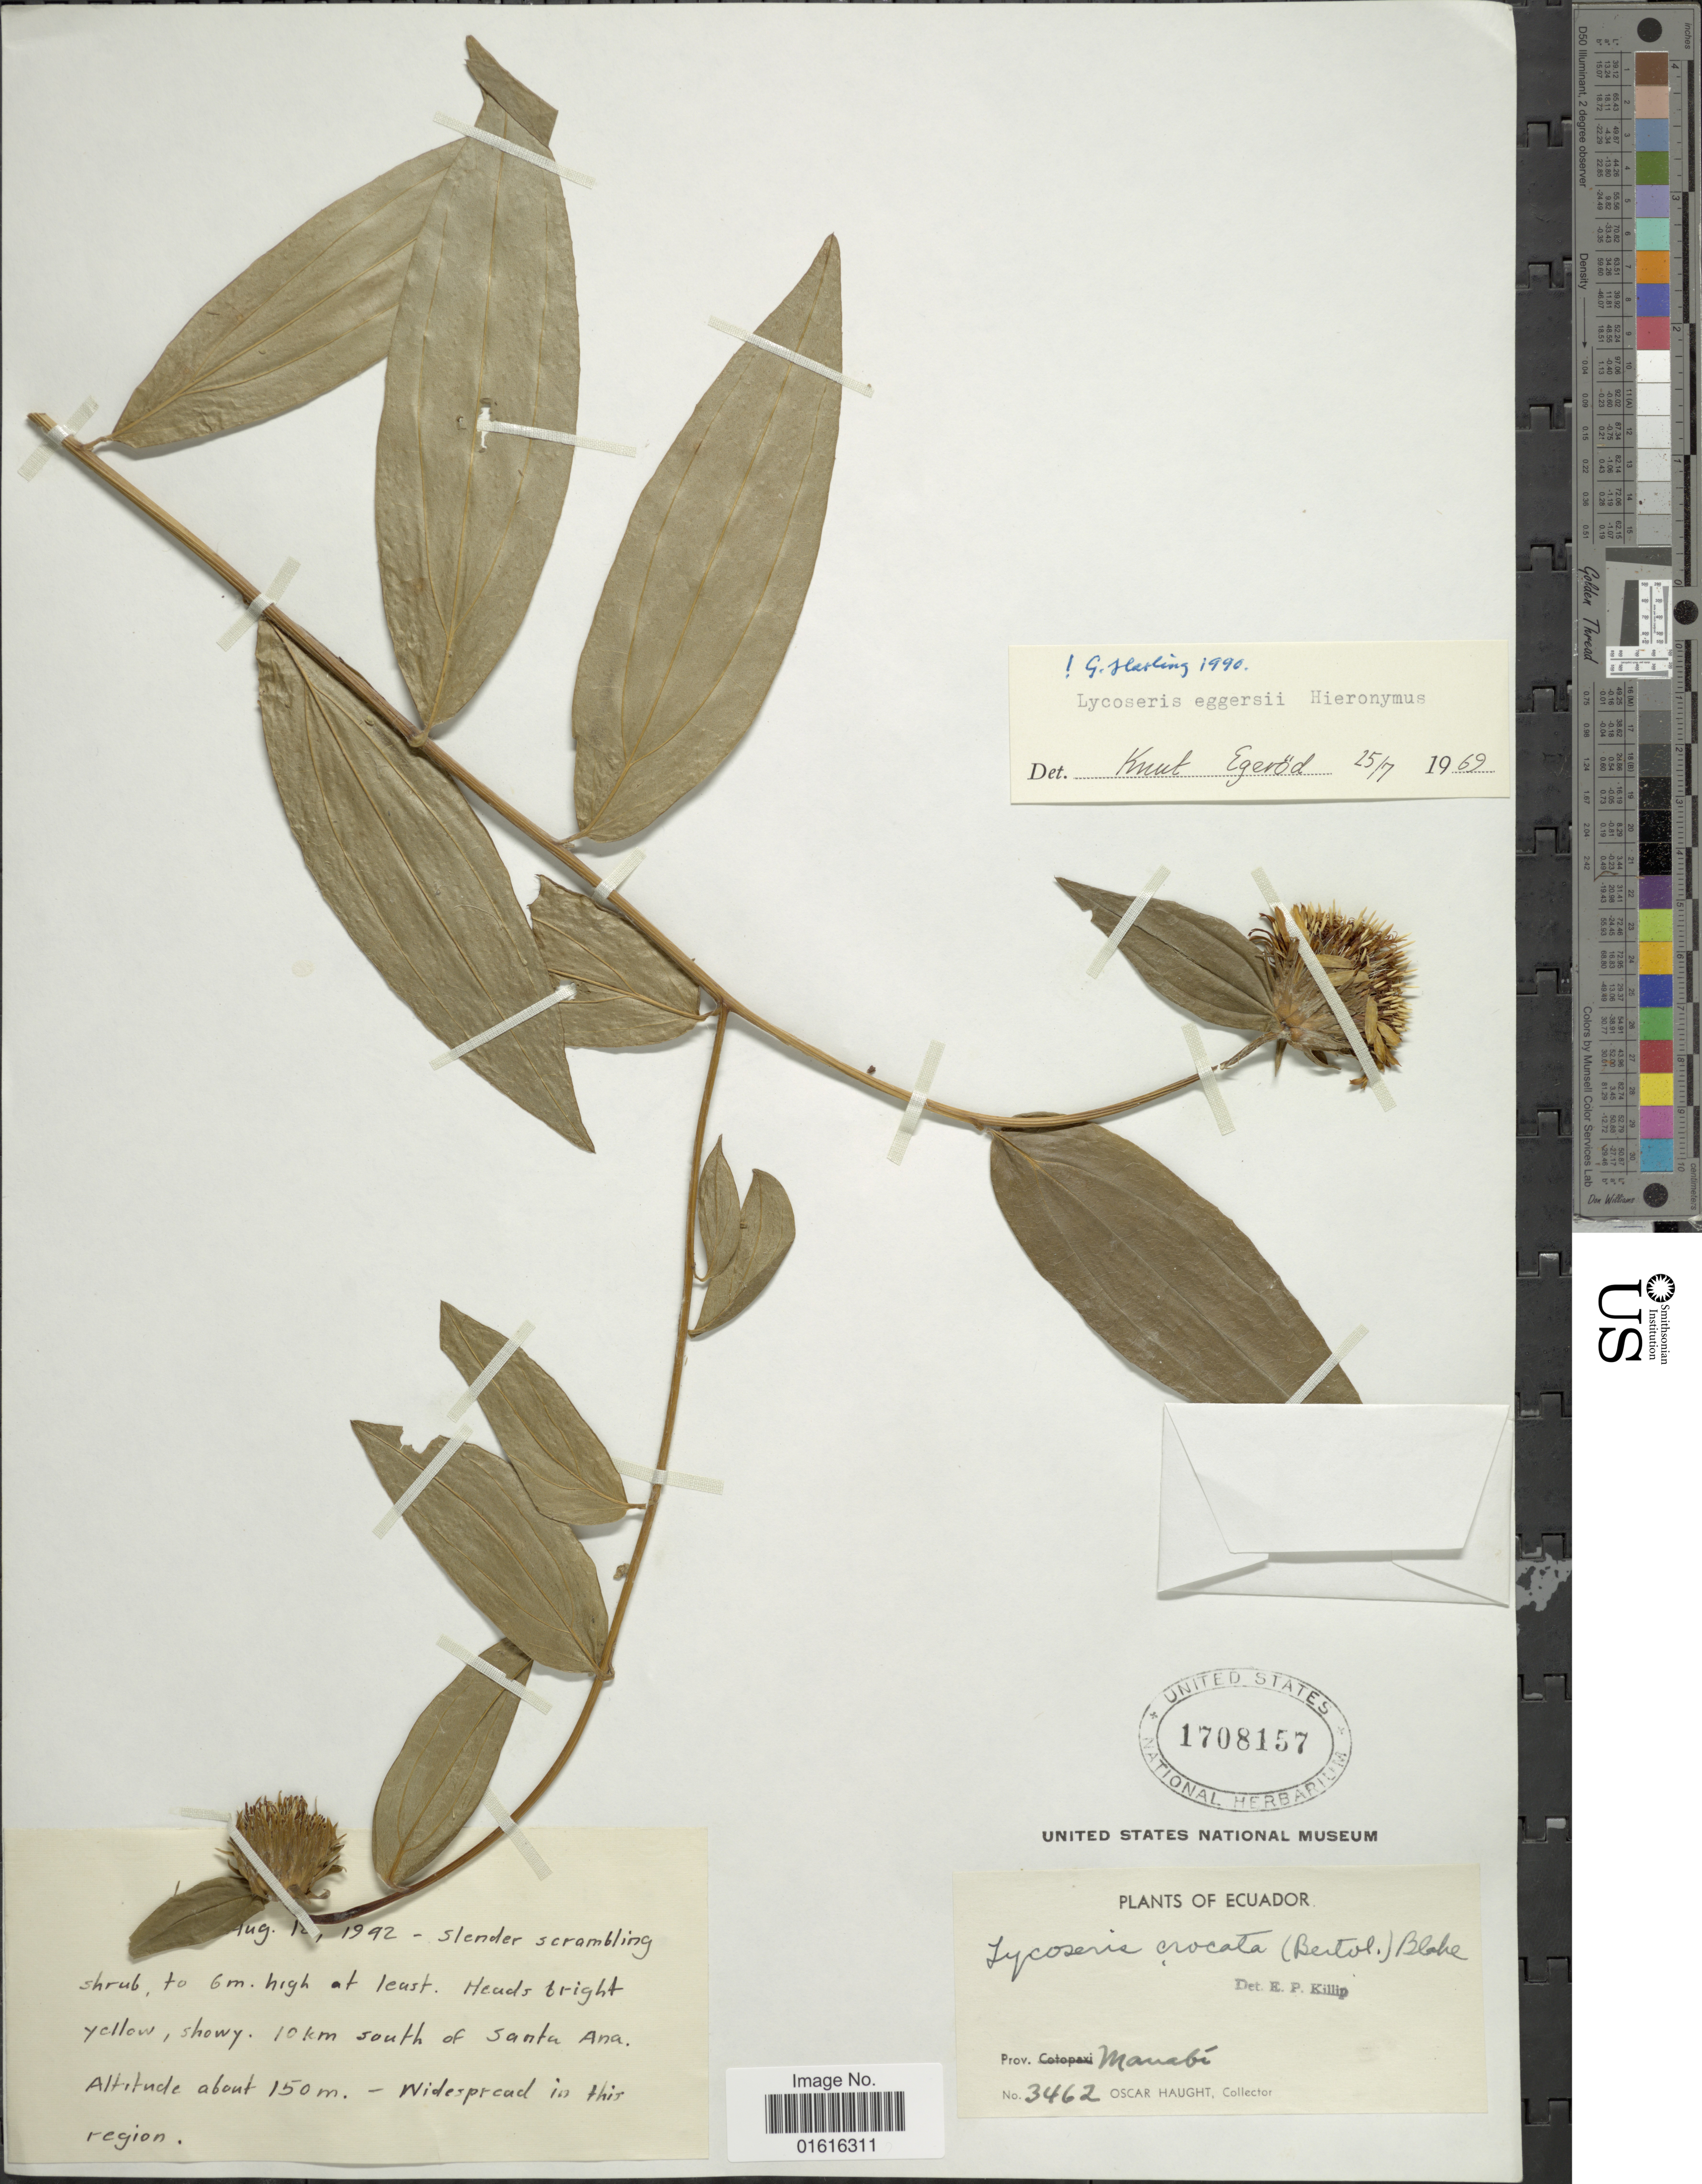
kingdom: Plantae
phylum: Tracheophyta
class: Magnoliopsida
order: Asterales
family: Asteraceae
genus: Lycoseris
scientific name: Lycoseris eggersii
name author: Hieron.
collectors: O. L. Haught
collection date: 1942-08-12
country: Ecuador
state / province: Manabí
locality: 10 km south of Santa Ana. Prov. Manabí.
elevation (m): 150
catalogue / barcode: US 1708157